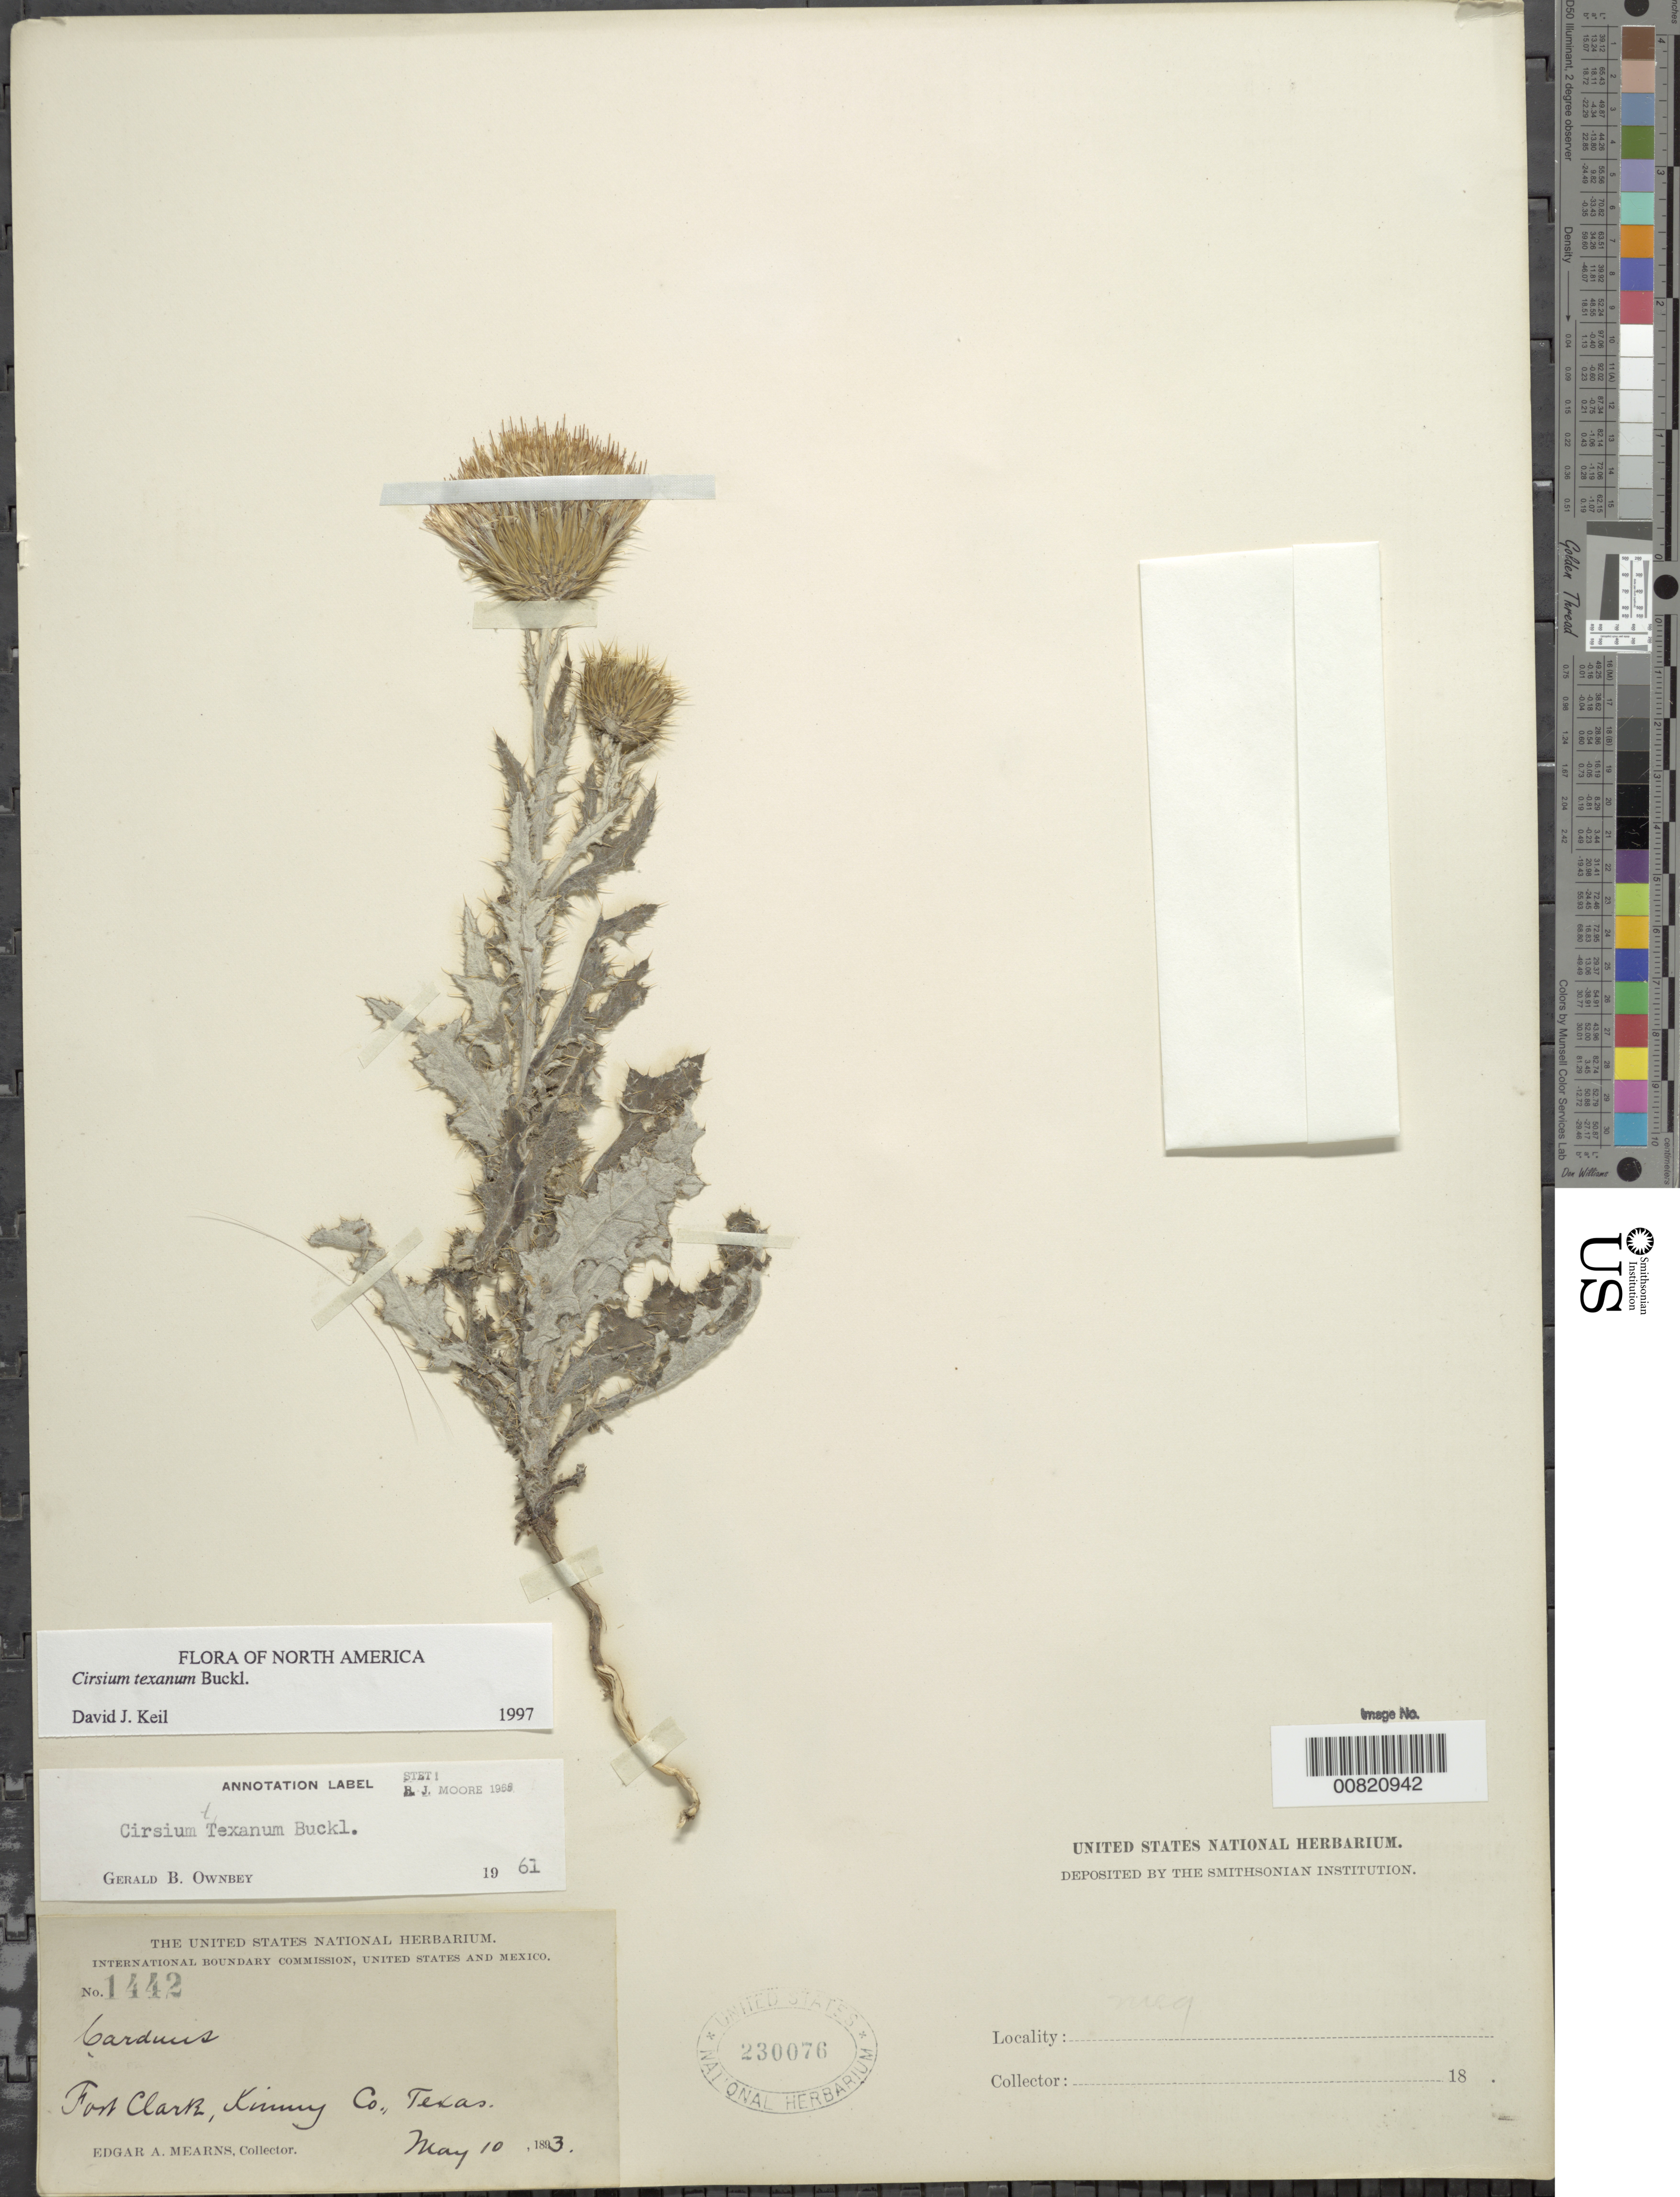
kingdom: Plantae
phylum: Tracheophyta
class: Magnoliopsida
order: Asterales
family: Asteraceae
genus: Cirsium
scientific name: Cirsium texanum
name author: Buckley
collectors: E. A. Mearns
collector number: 1442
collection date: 1893-05-10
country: United States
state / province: Texas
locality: Fort Clark, Kinney Co.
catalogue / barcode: US 230076